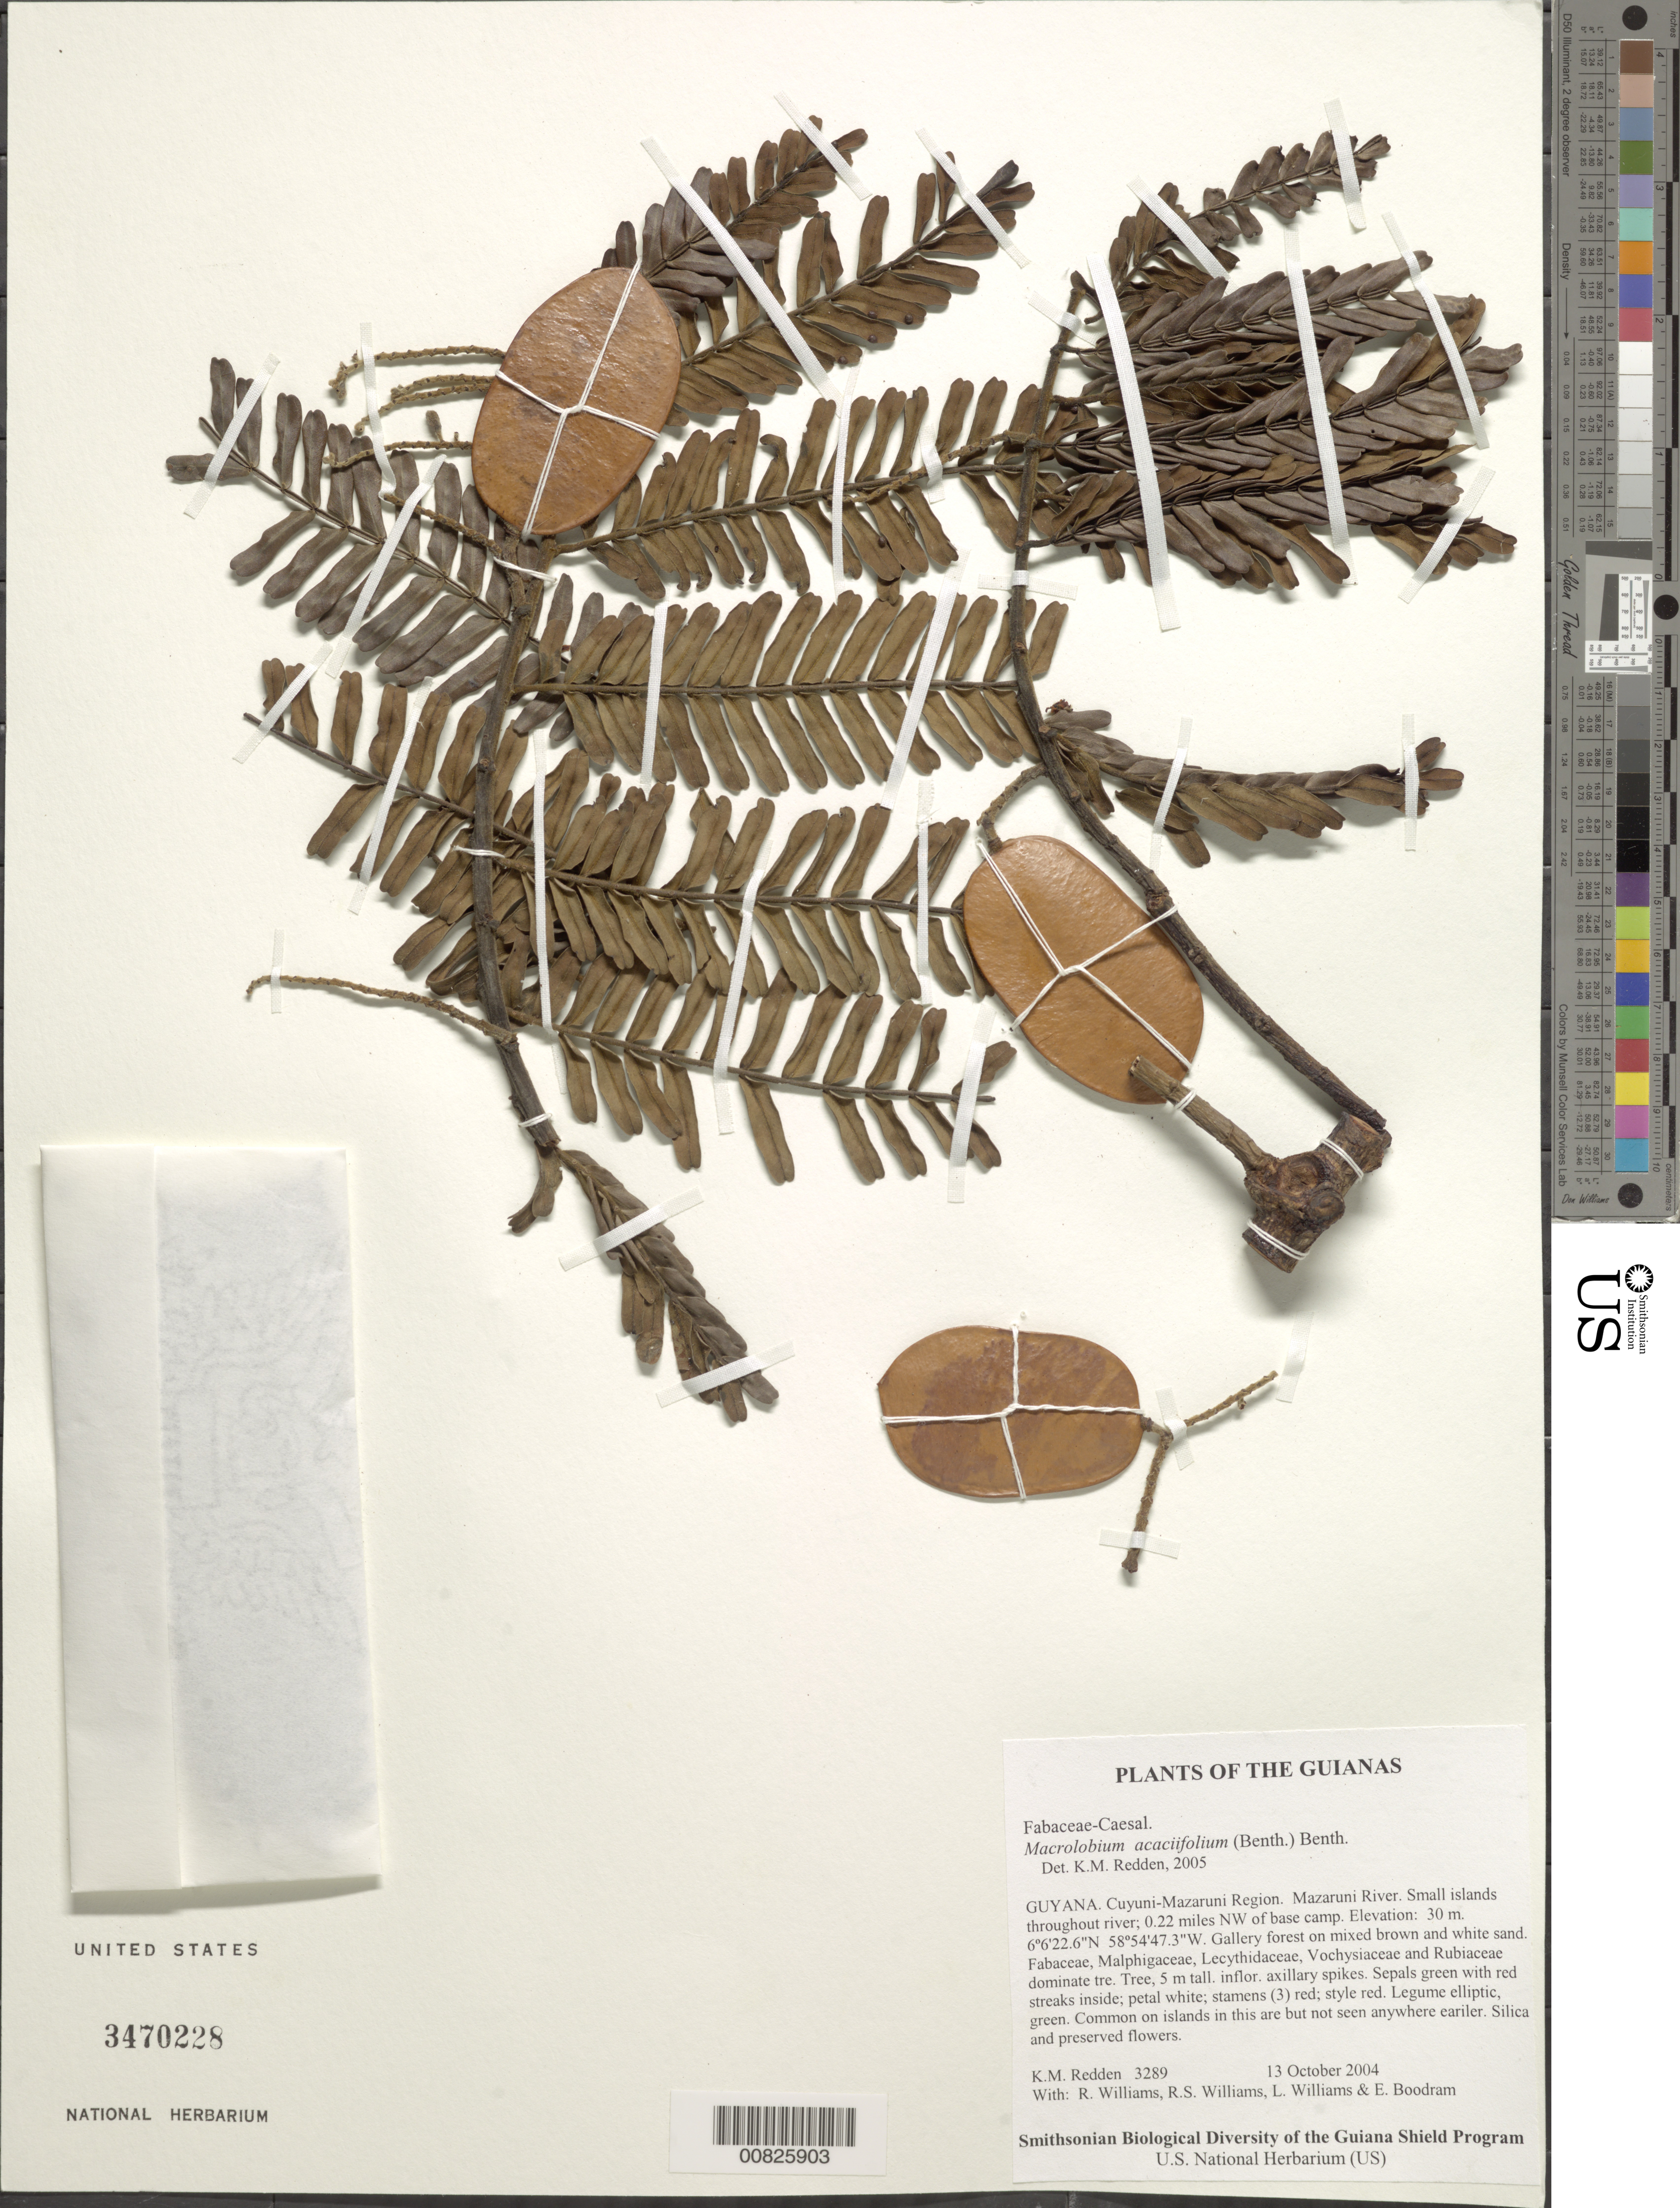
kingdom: Plantae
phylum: Tracheophyta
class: Magnoliopsida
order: Fabales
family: Fabaceae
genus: Macrolobium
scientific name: Macrolobium acaciifolium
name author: (Benth.) Benth.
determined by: Redden, K. M.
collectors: K. M. Redden, R. Williams, R. S. Williams, L. Williams & E. Boodram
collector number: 3289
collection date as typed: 13 October 2004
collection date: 2004-10-13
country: Guyana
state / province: Cuyuni-Mazaruni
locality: Mazaruni River. Small islands throughout river; 0.22 miles NW of base camp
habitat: Gallery forest on mixed brown/white sand. Fabaceae, Malpighiaceae, Lecythidaceae, Vochysiaceae and Rubiaceae dominant trees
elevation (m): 30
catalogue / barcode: US 3470228